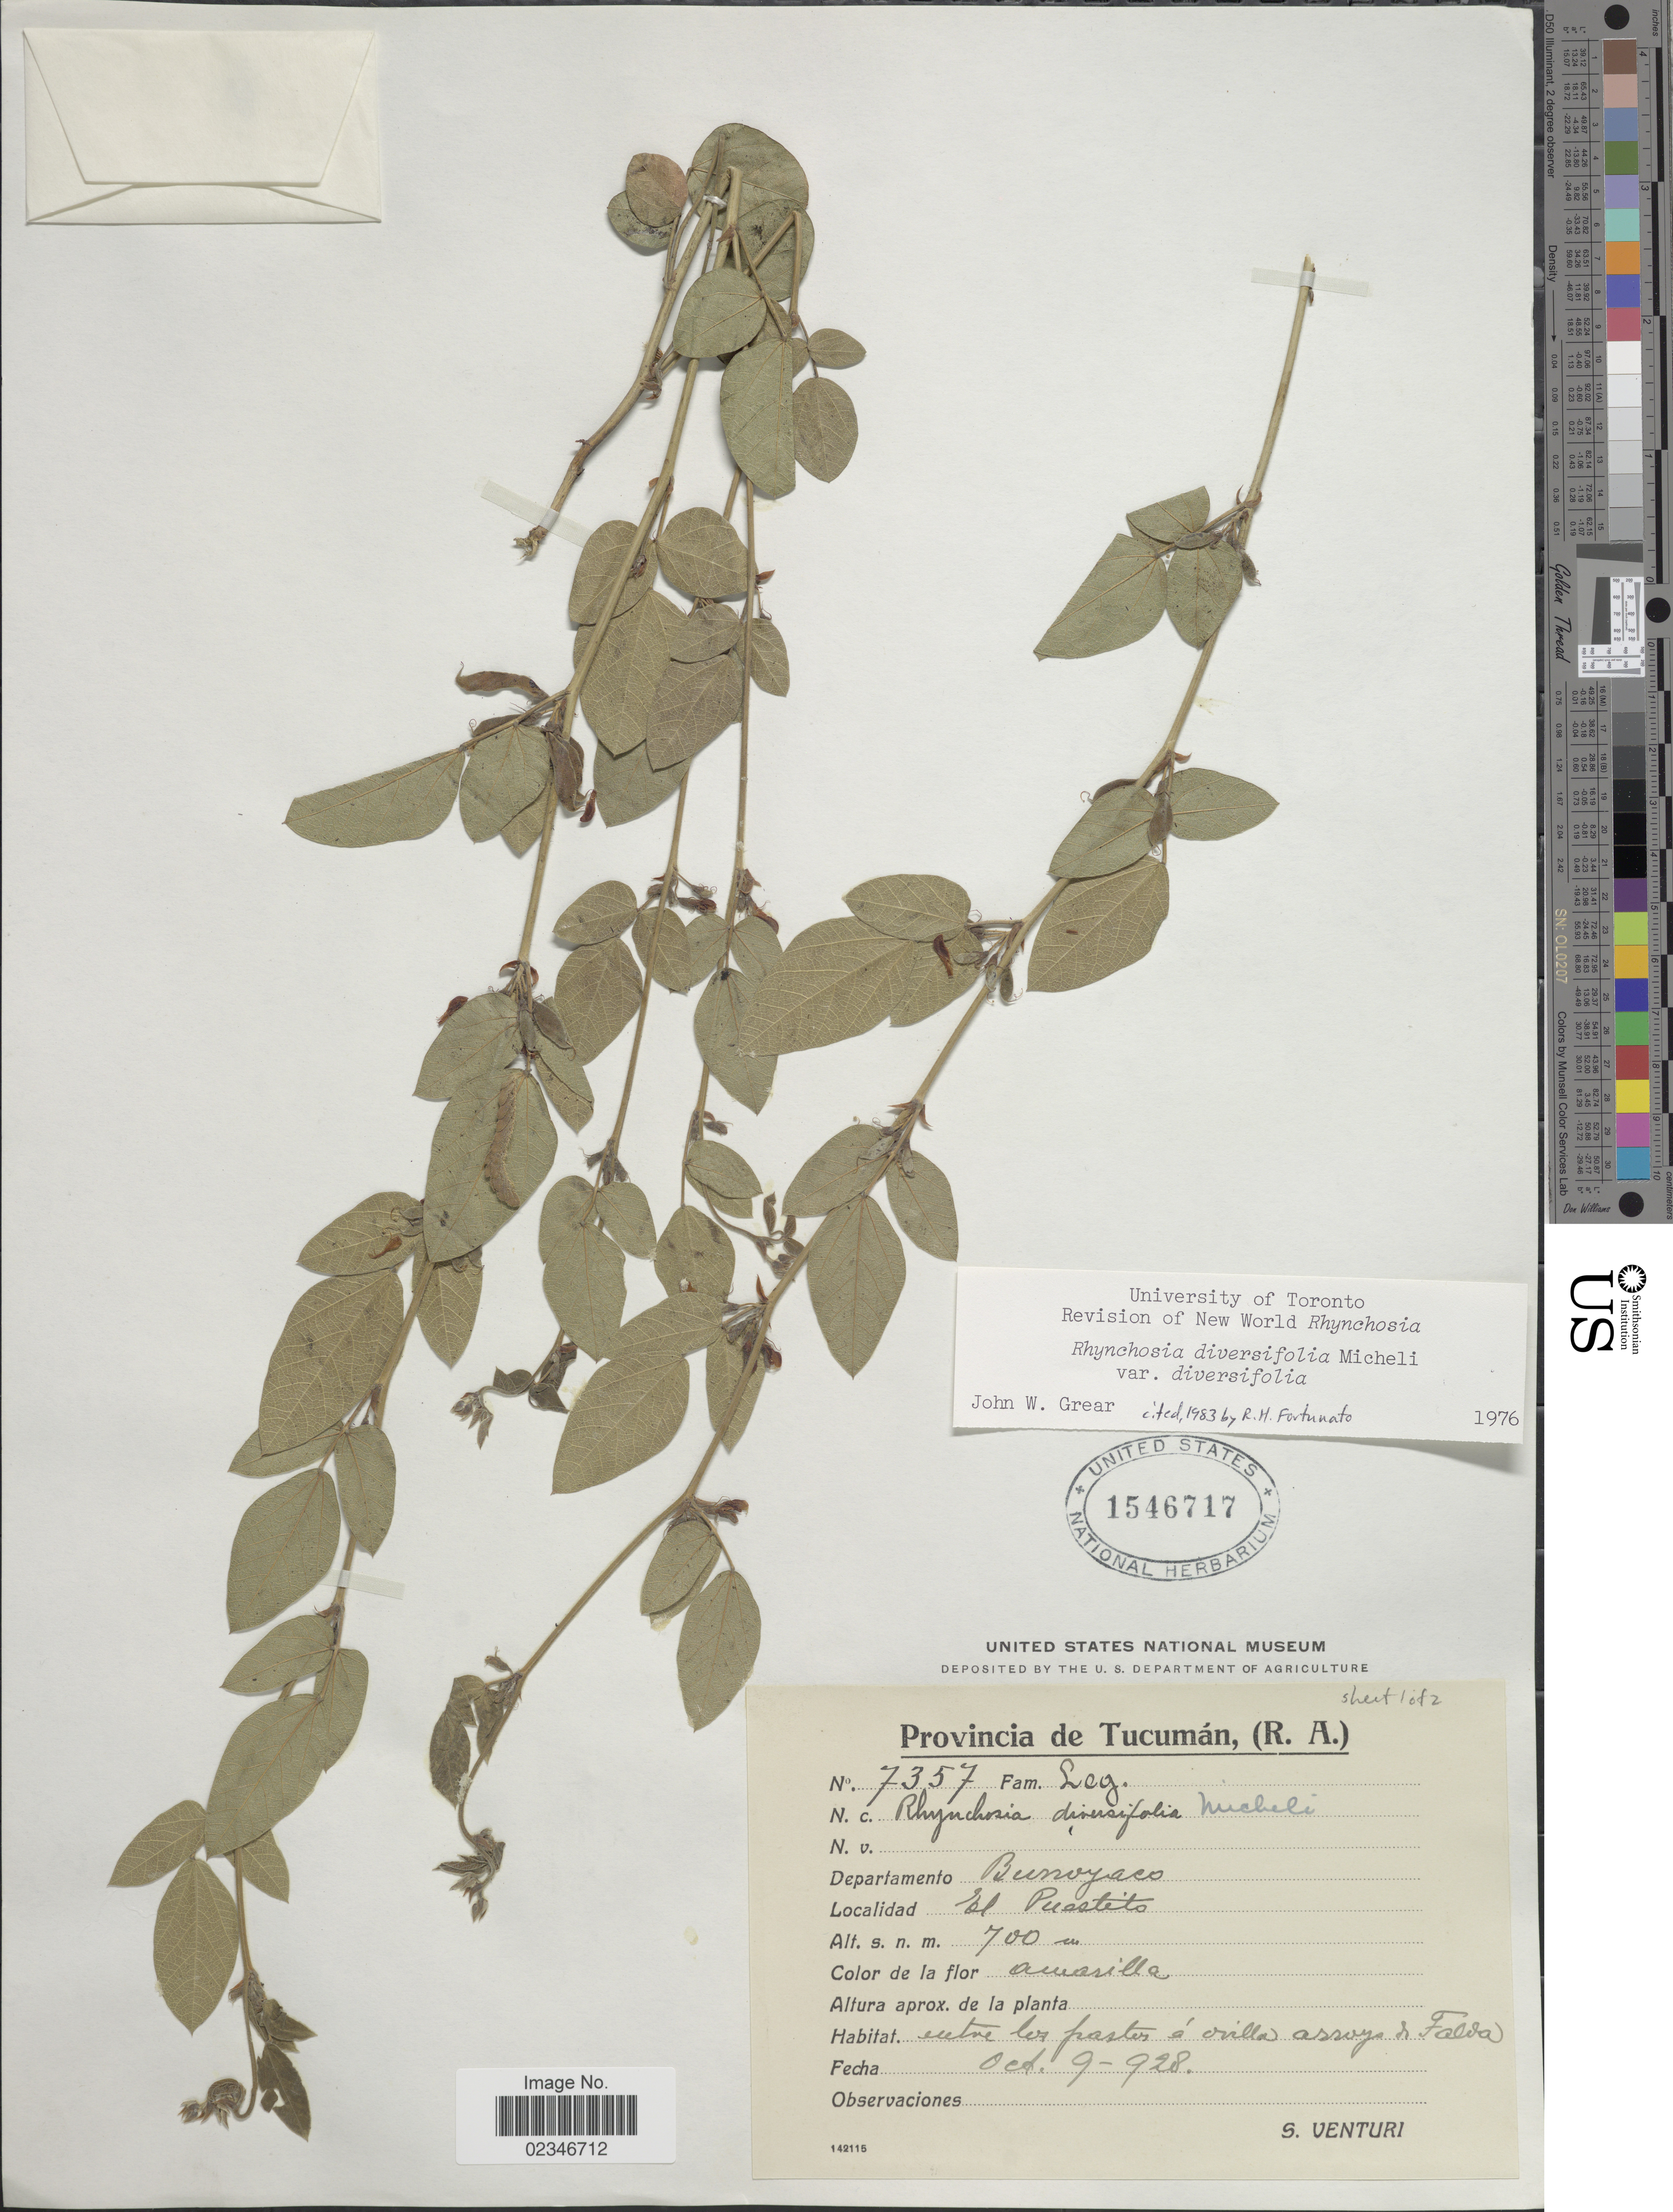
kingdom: Plantae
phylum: Tracheophyta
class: Magnoliopsida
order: Fabales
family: Fabaceae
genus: Rhynchosia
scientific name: Rhynchosia diversifolia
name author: Micheli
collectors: S. Venturi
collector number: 7357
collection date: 1928-10-09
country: Argentina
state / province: Tucuman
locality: Departamento Burruyaco, El Puestito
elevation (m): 700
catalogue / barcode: US 1546717